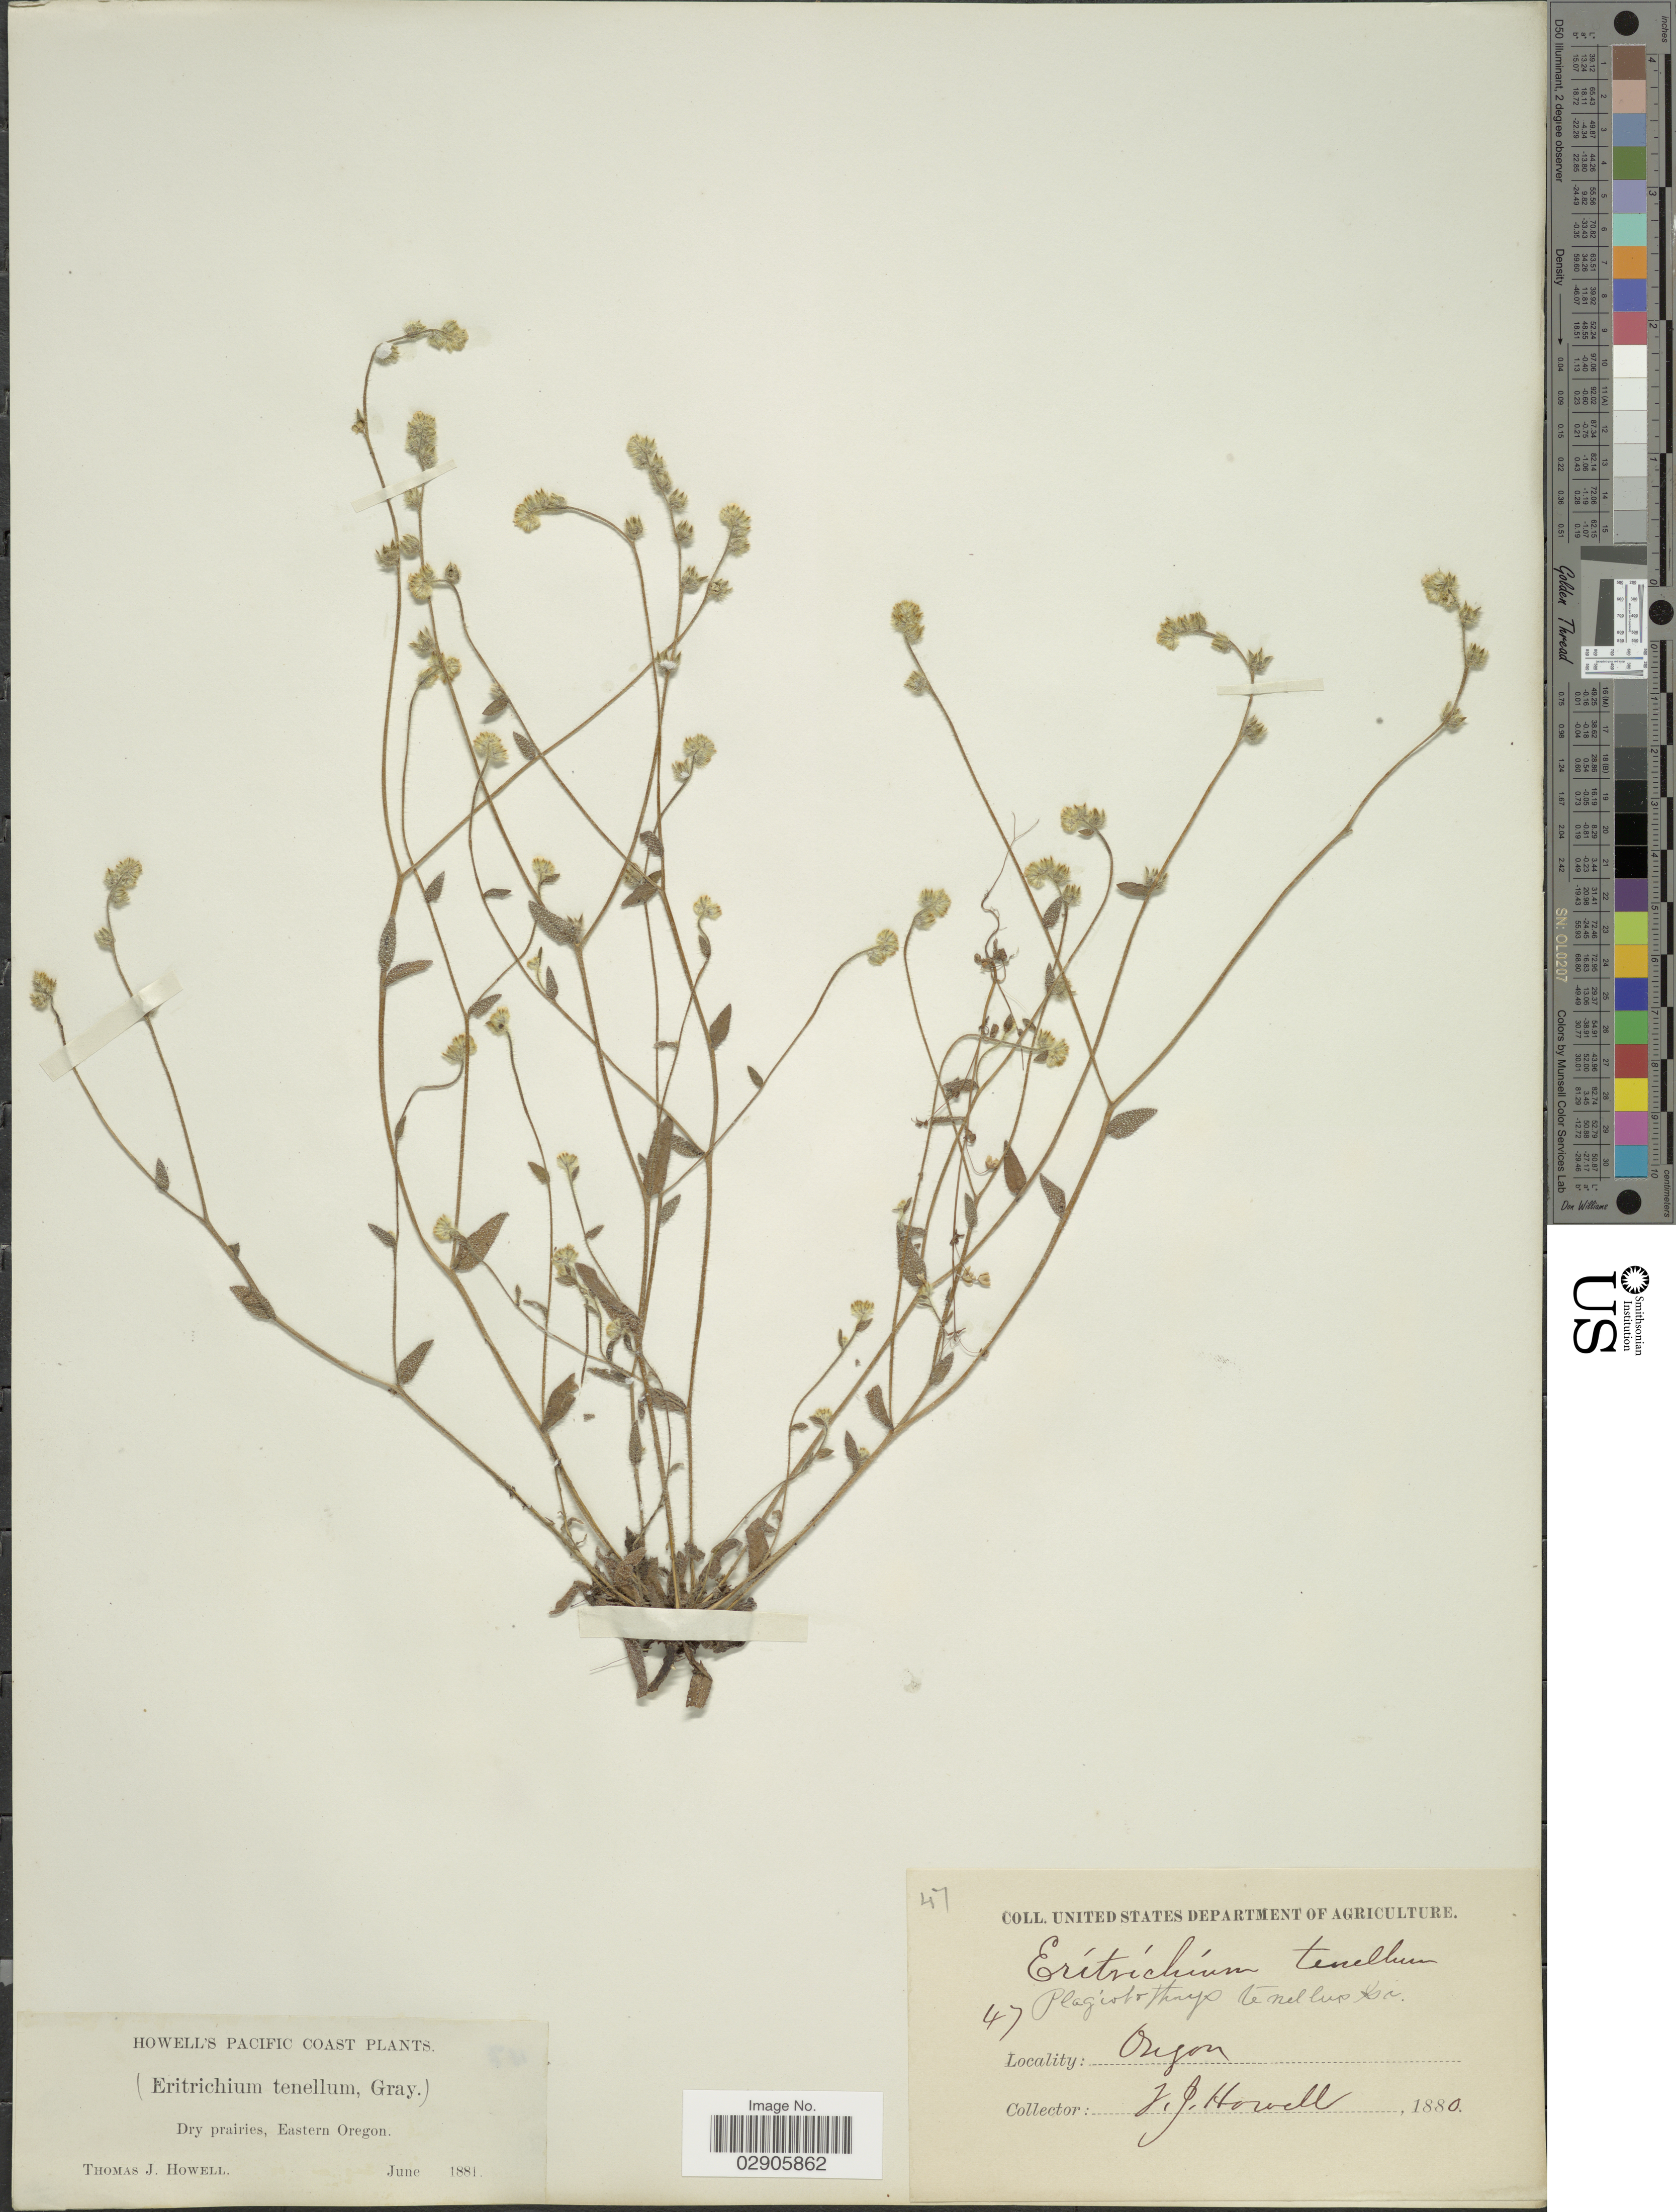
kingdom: Plantae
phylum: Tracheophyta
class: Magnoliopsida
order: Boraginales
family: Boraginaceae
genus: Plagiobothrys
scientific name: Plagiobothrys tenellus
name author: (Nutt.) A. Gray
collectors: T. J. Howell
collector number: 47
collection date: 1881-06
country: United States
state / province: Oregon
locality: Pacific Coast. Dry prairies, Eastern Oregon.